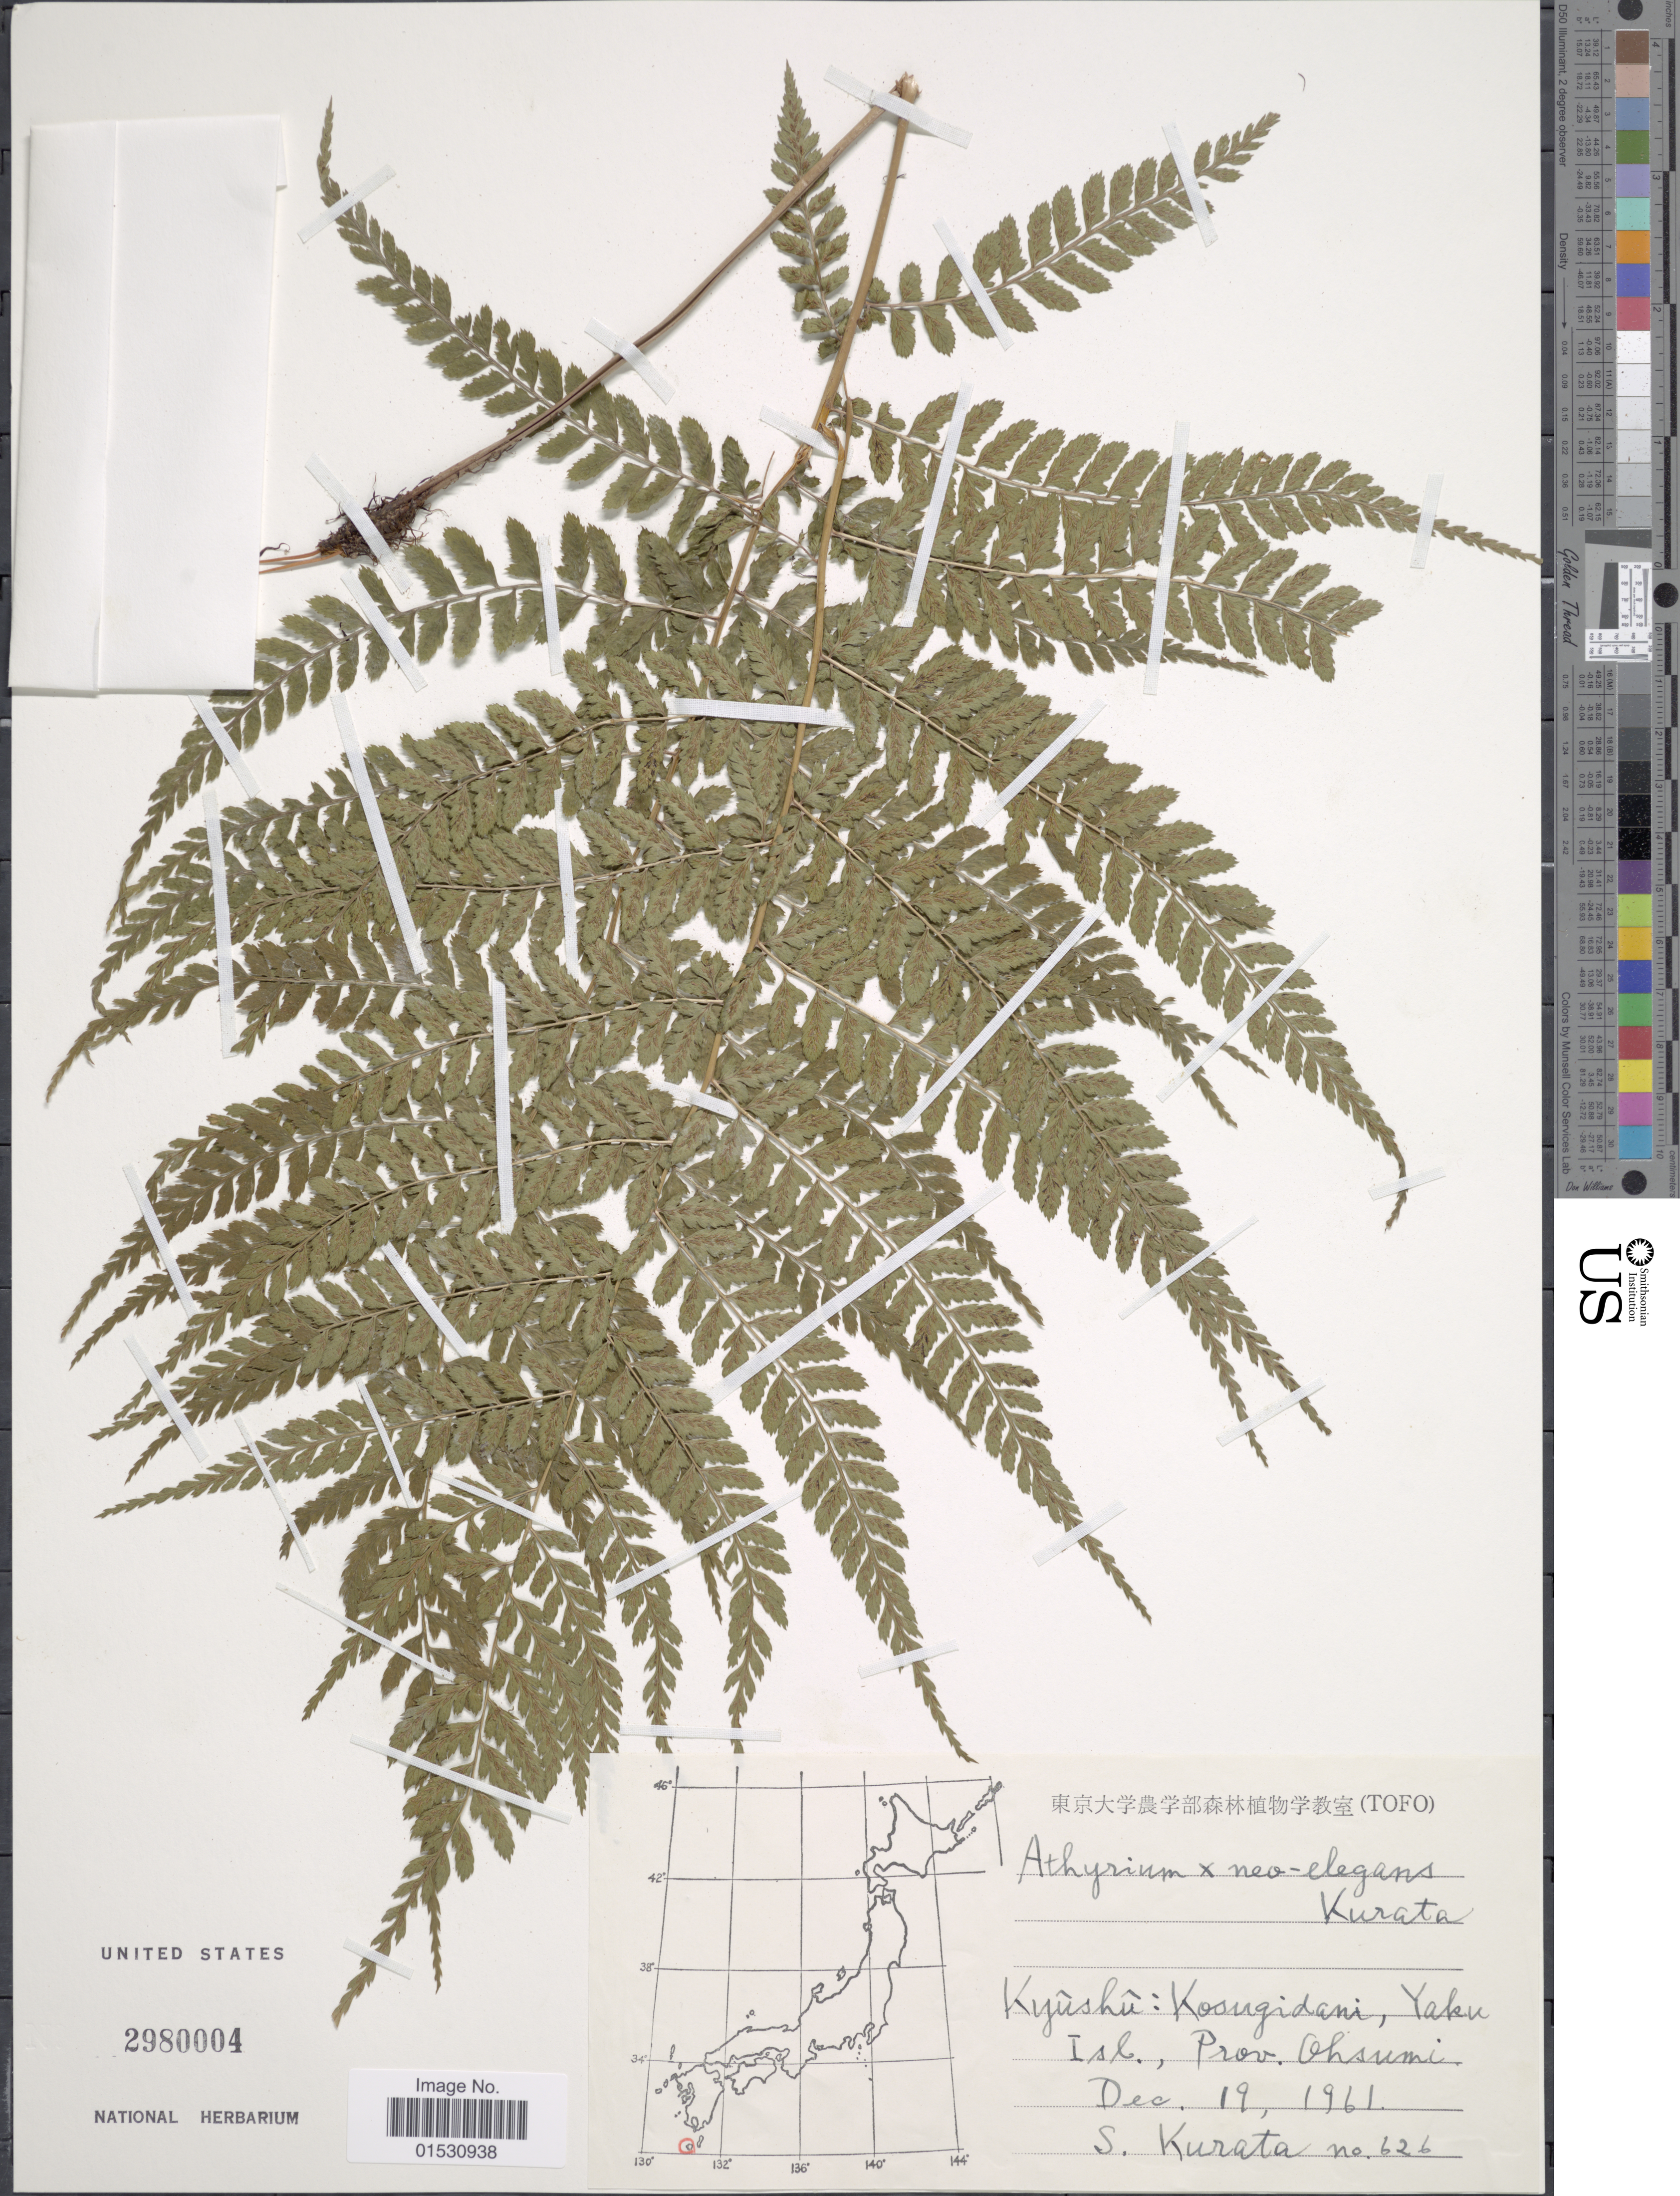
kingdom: Plantae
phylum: Tracheophyta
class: Polypodiopsida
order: Polypodiales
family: Athyriaceae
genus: Athyrium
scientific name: Athyrium x neoelegans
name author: Sa. Kurata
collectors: Sa. Kurata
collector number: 626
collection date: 1961-12-19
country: Japan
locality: Kyushu: Kosugidani, Yaku Isl., Prov. Ohsumi.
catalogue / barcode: US 2980004